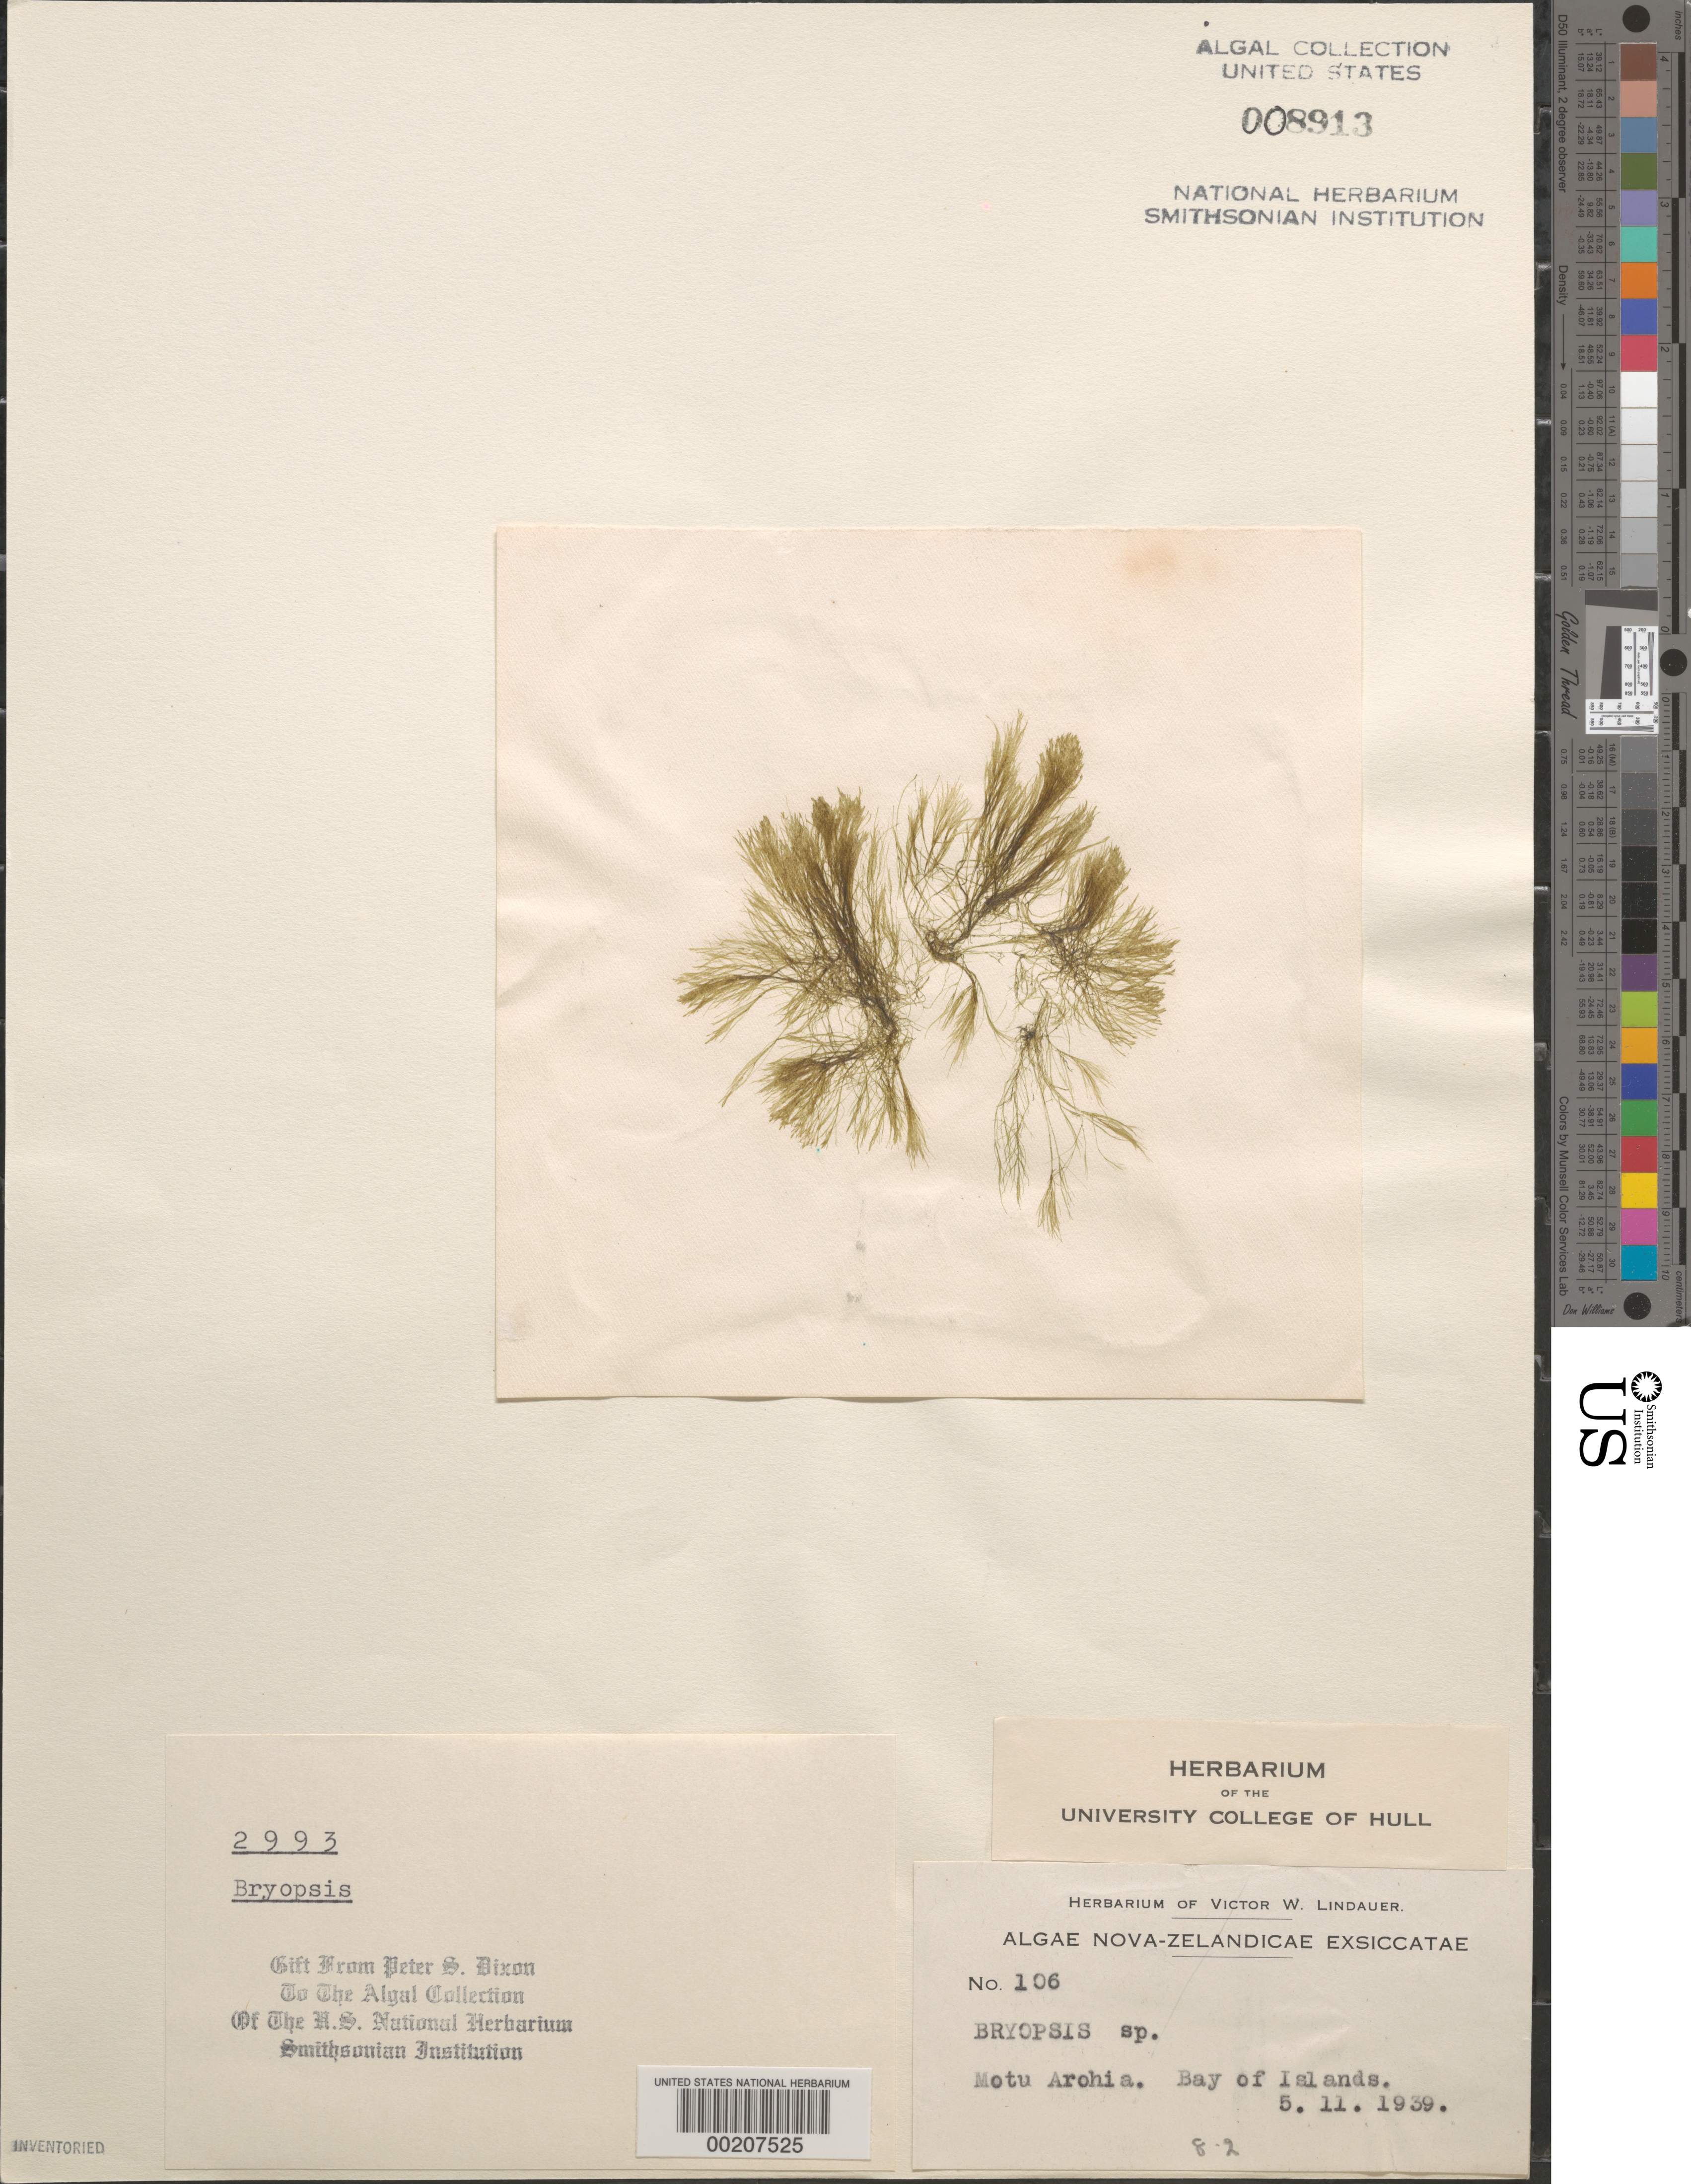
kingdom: Plantae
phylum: Chlorophyta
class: Ulvophyceae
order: Bryopsidales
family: Bryopsidaceae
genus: Bryopsis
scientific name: Bryopsis sp.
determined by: Dixon, P. S.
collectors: V. Lindauer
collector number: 106 & PSD 2993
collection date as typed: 05 Nov 1939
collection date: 1939-11-05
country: New Zealand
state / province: Northland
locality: Bay of islands, motu arohia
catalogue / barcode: US 8913